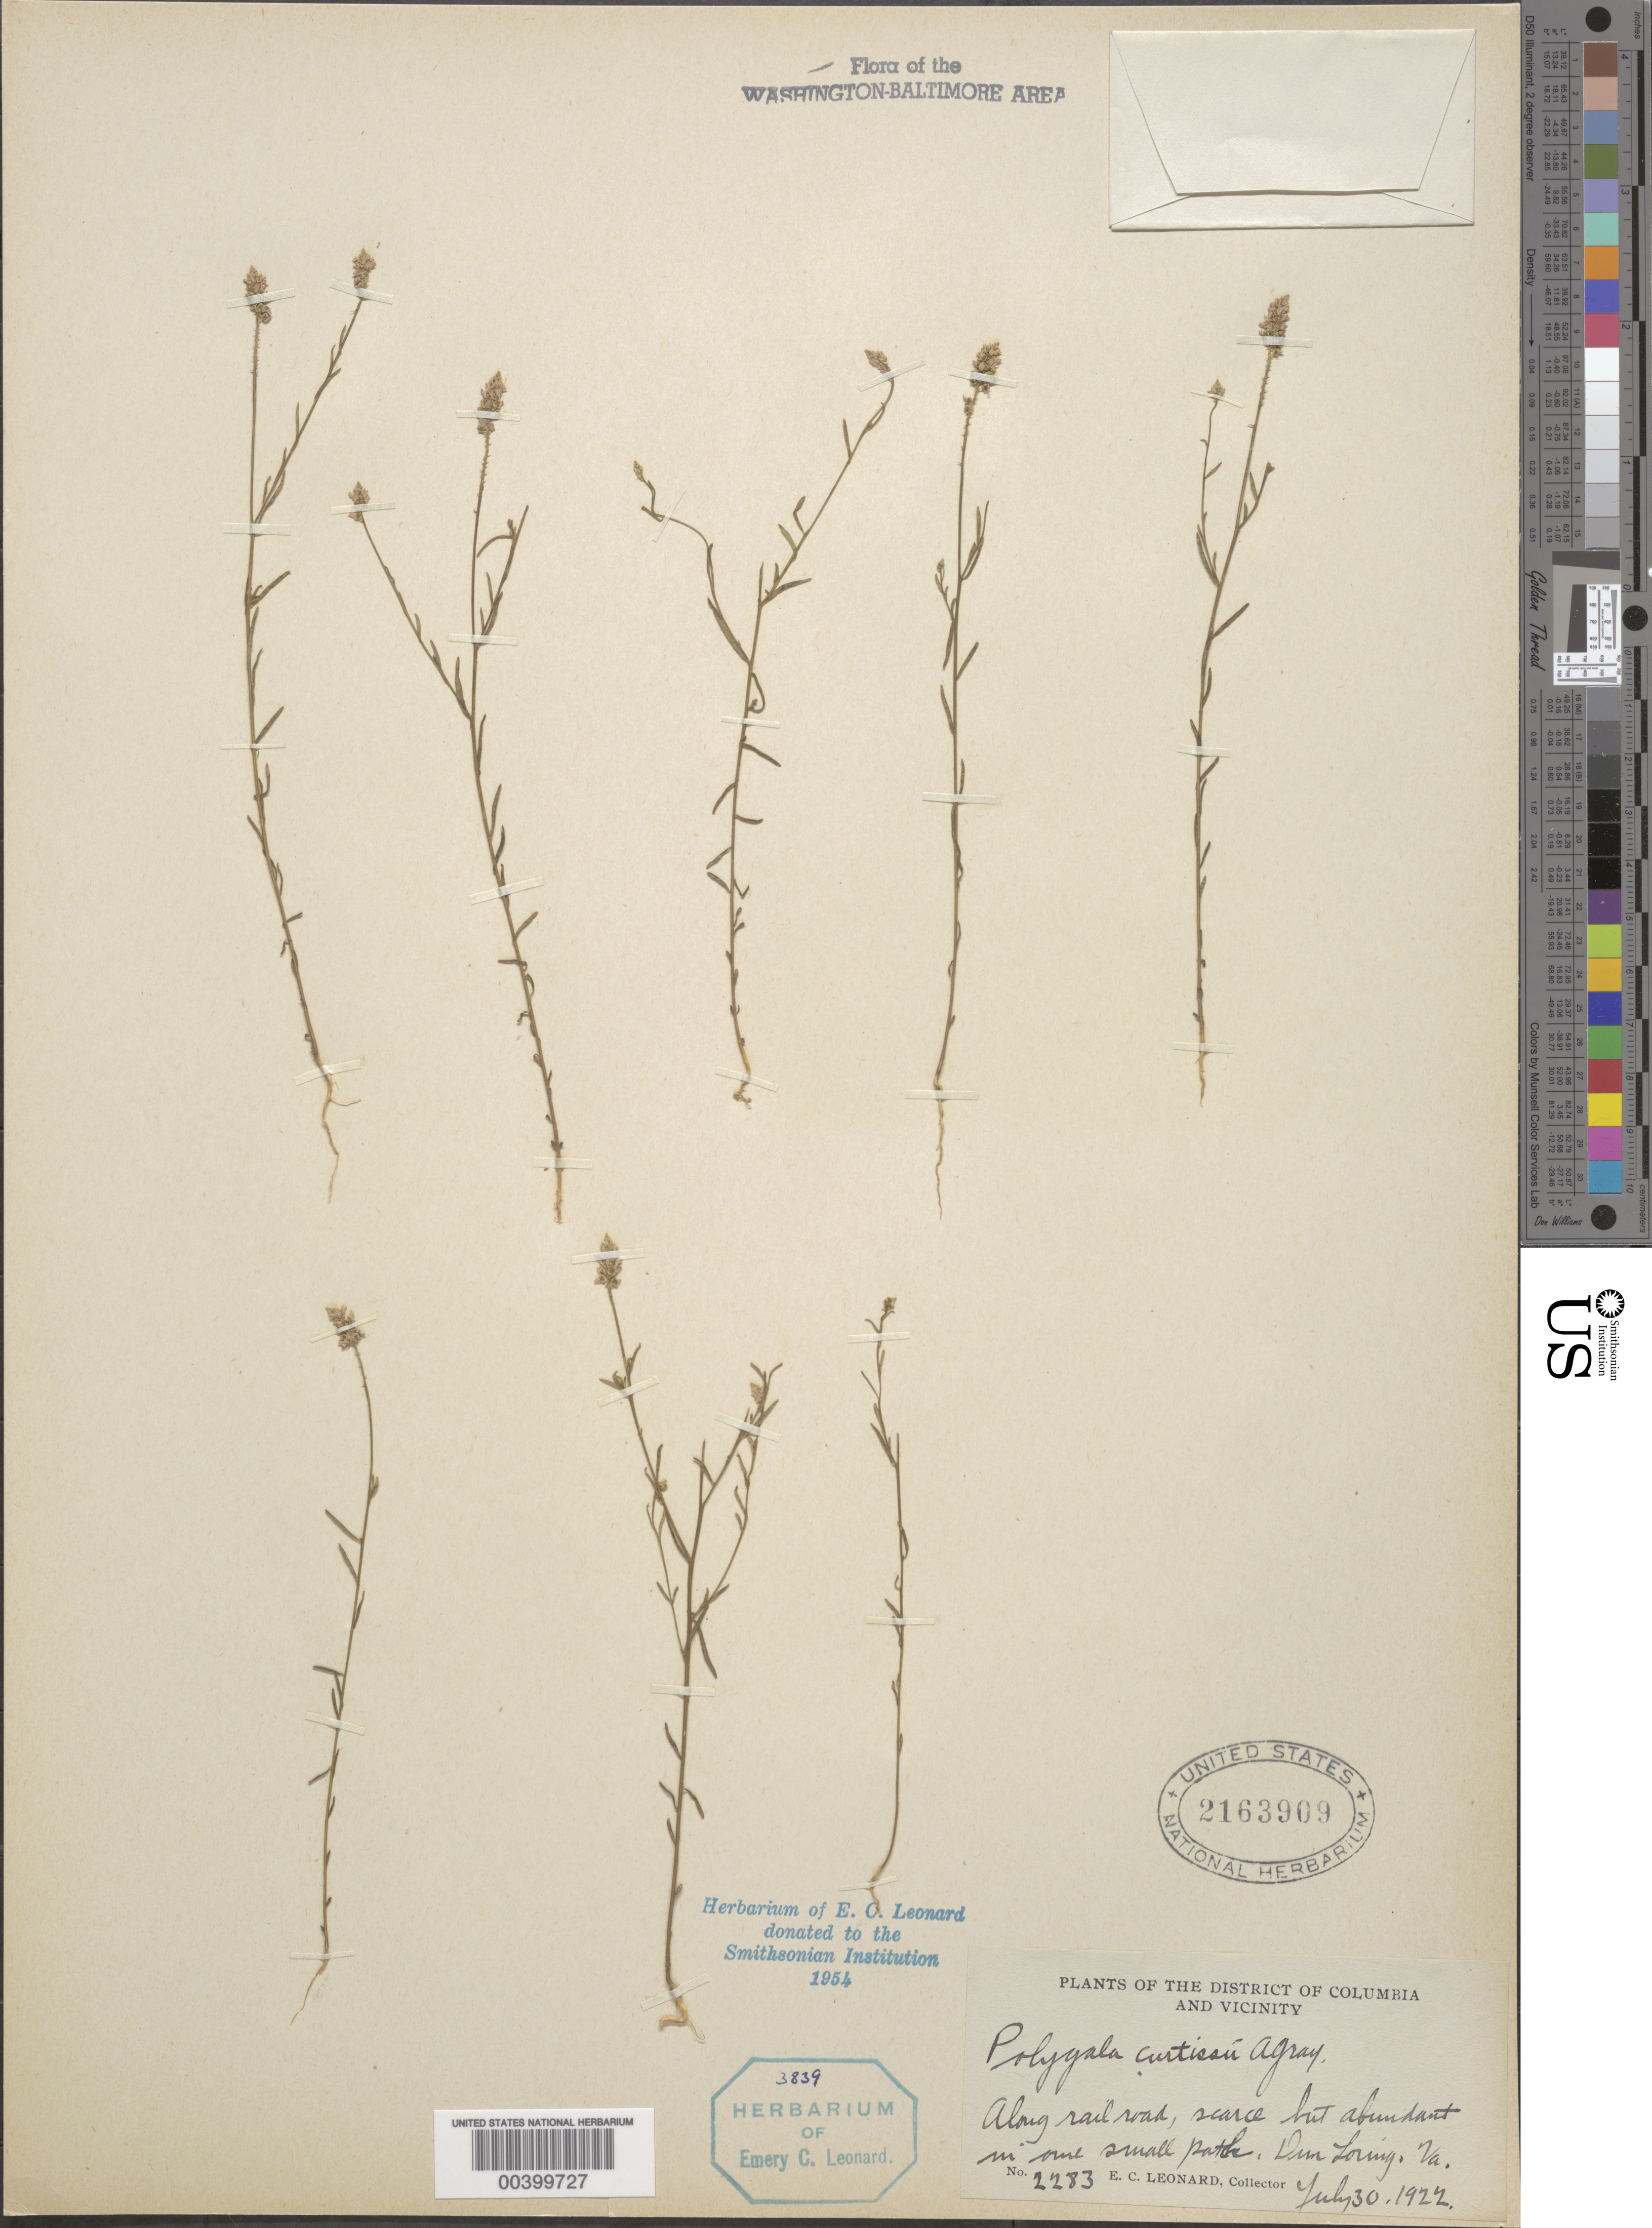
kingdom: Plantae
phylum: Tracheophyta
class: Magnoliopsida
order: Fabales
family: Polygalaceae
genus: Polygala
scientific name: Polygala curtissii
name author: A. Gray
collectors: E. C. Leonard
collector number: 2283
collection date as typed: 30 Jul 1922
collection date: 1922-07-30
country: United States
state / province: Virginia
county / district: Fairfax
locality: Dunn Loring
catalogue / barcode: US 2163909